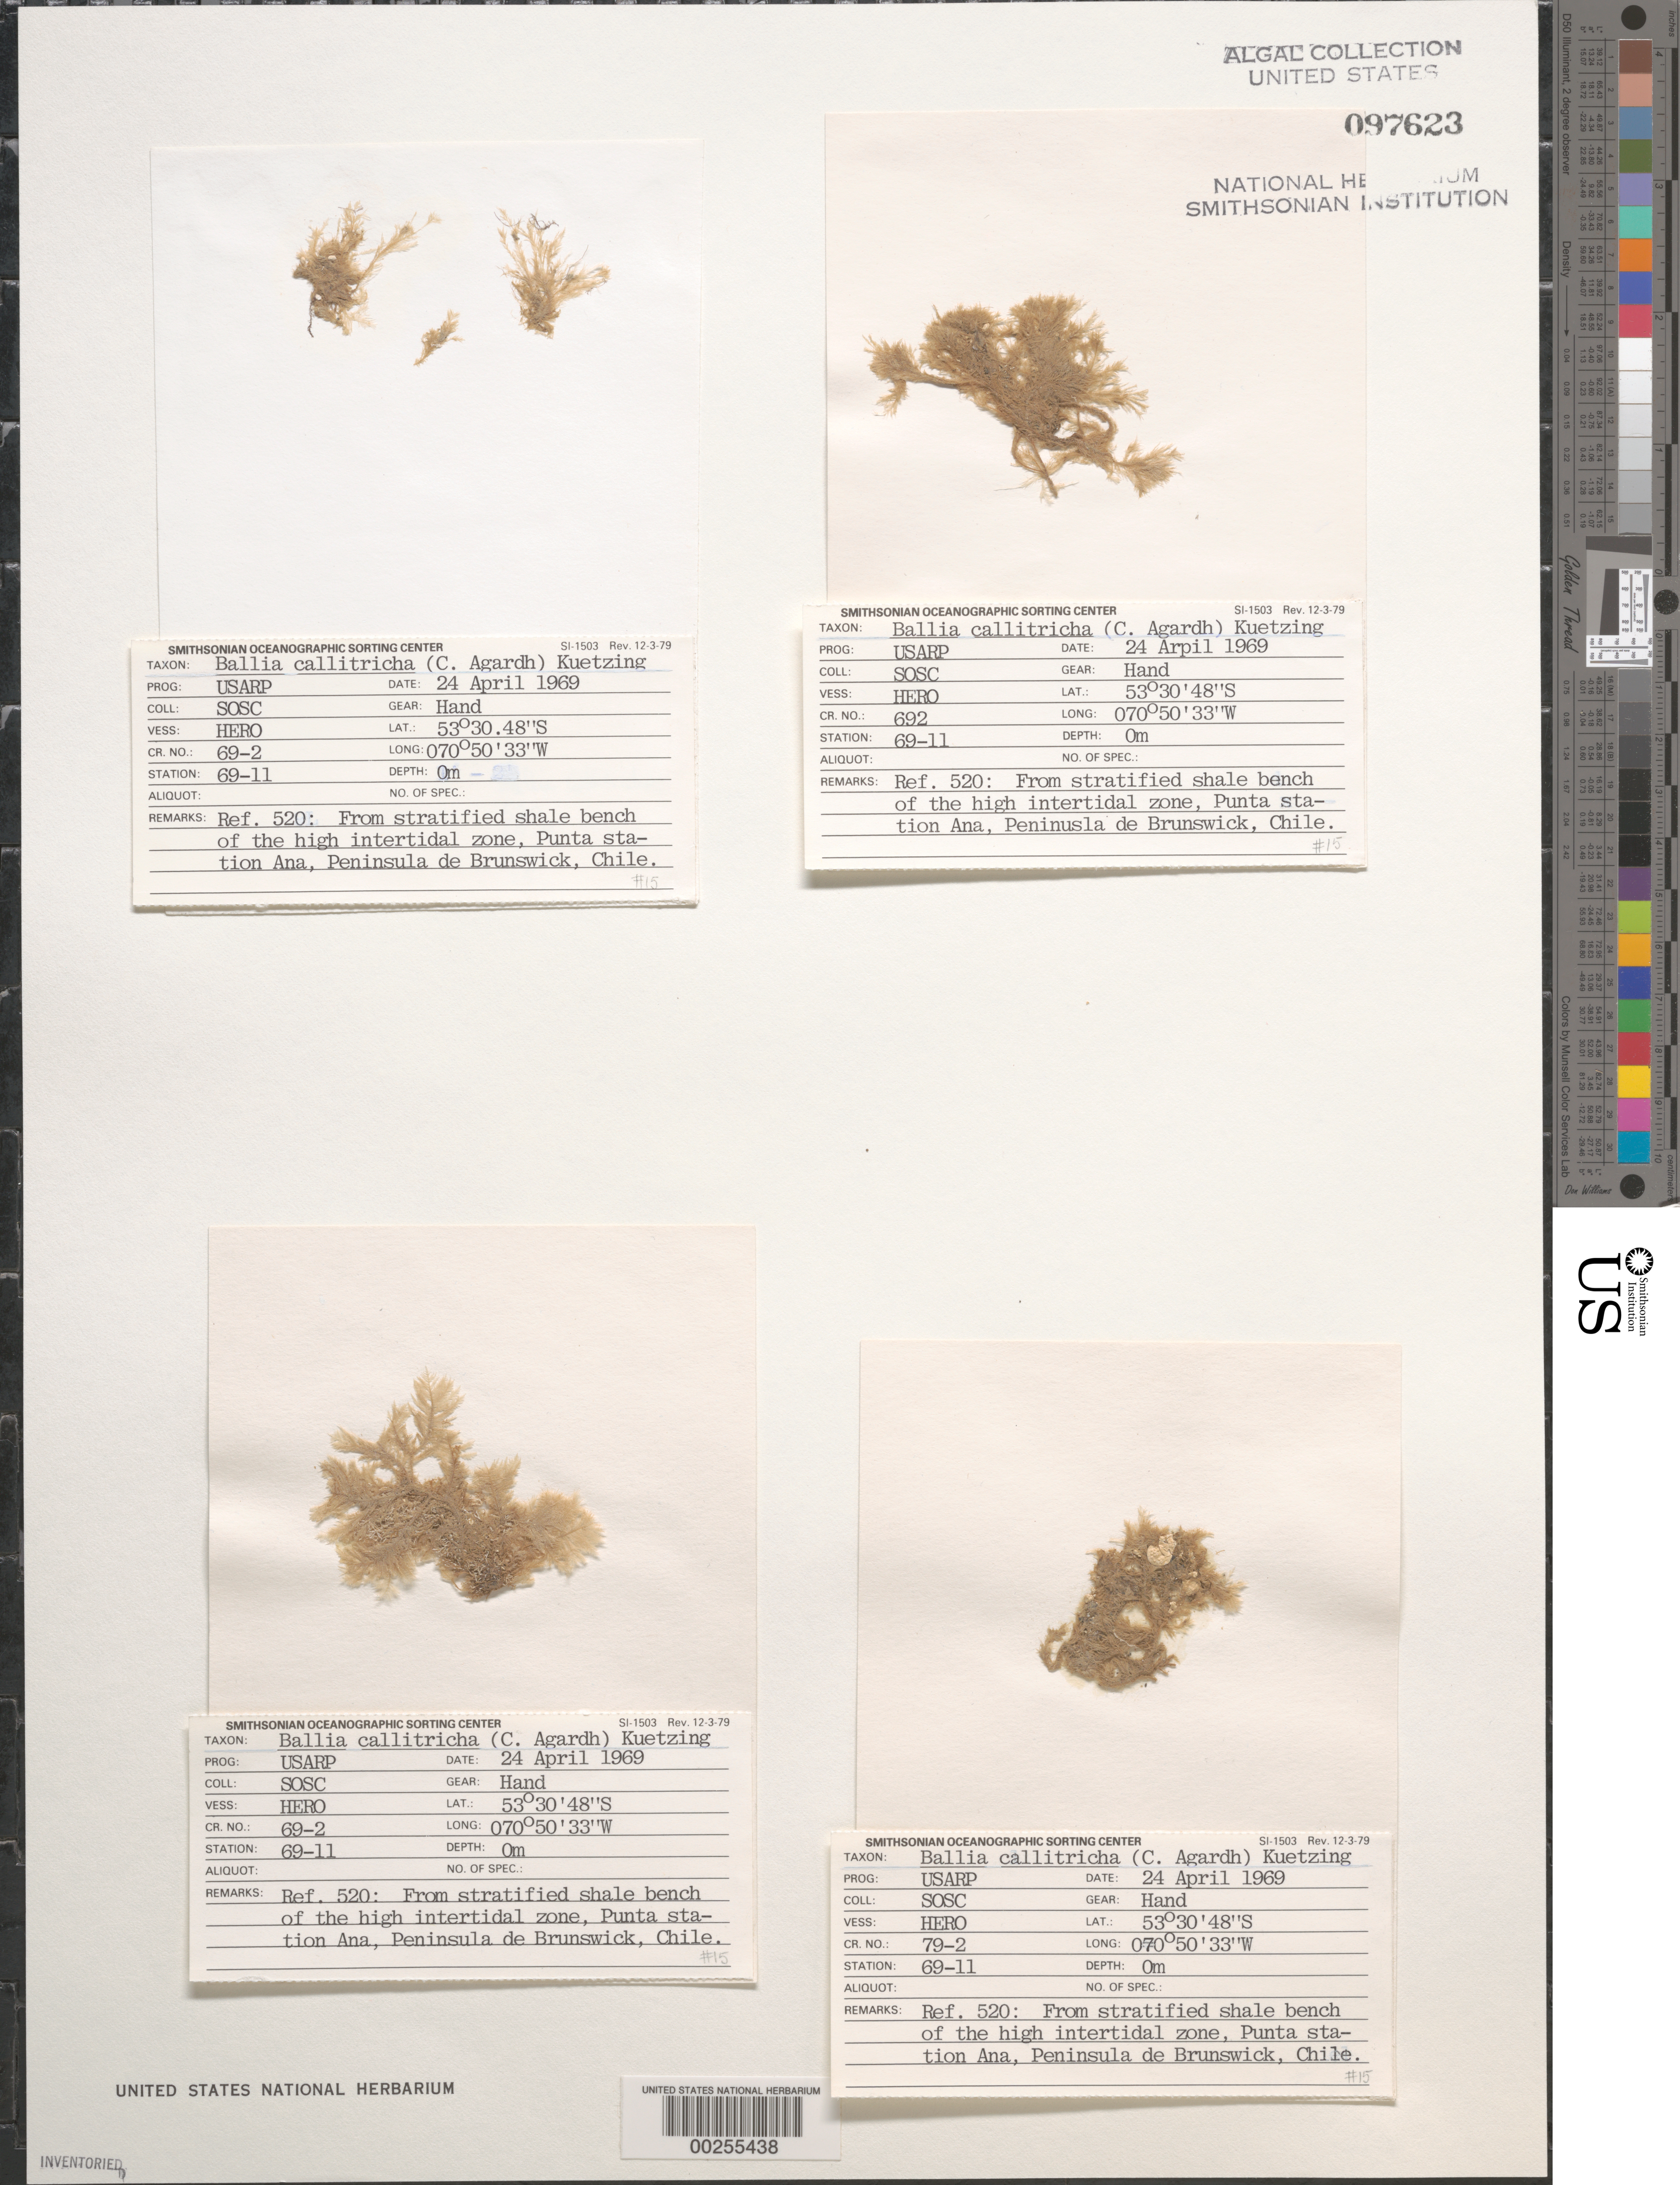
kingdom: Plantae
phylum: Rhodophyta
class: Florideophyceae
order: Balliales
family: Balliaceae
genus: Ballia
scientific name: Ballia callitricha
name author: (C. Agardh) Kützing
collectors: SOSC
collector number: Station 69-11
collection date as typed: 24 Apr 1969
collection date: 1969-04-24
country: Chile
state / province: Magallanes y de la Antártica Chilena (XII)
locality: Peninsula brunswick, punta station ana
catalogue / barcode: US 97623